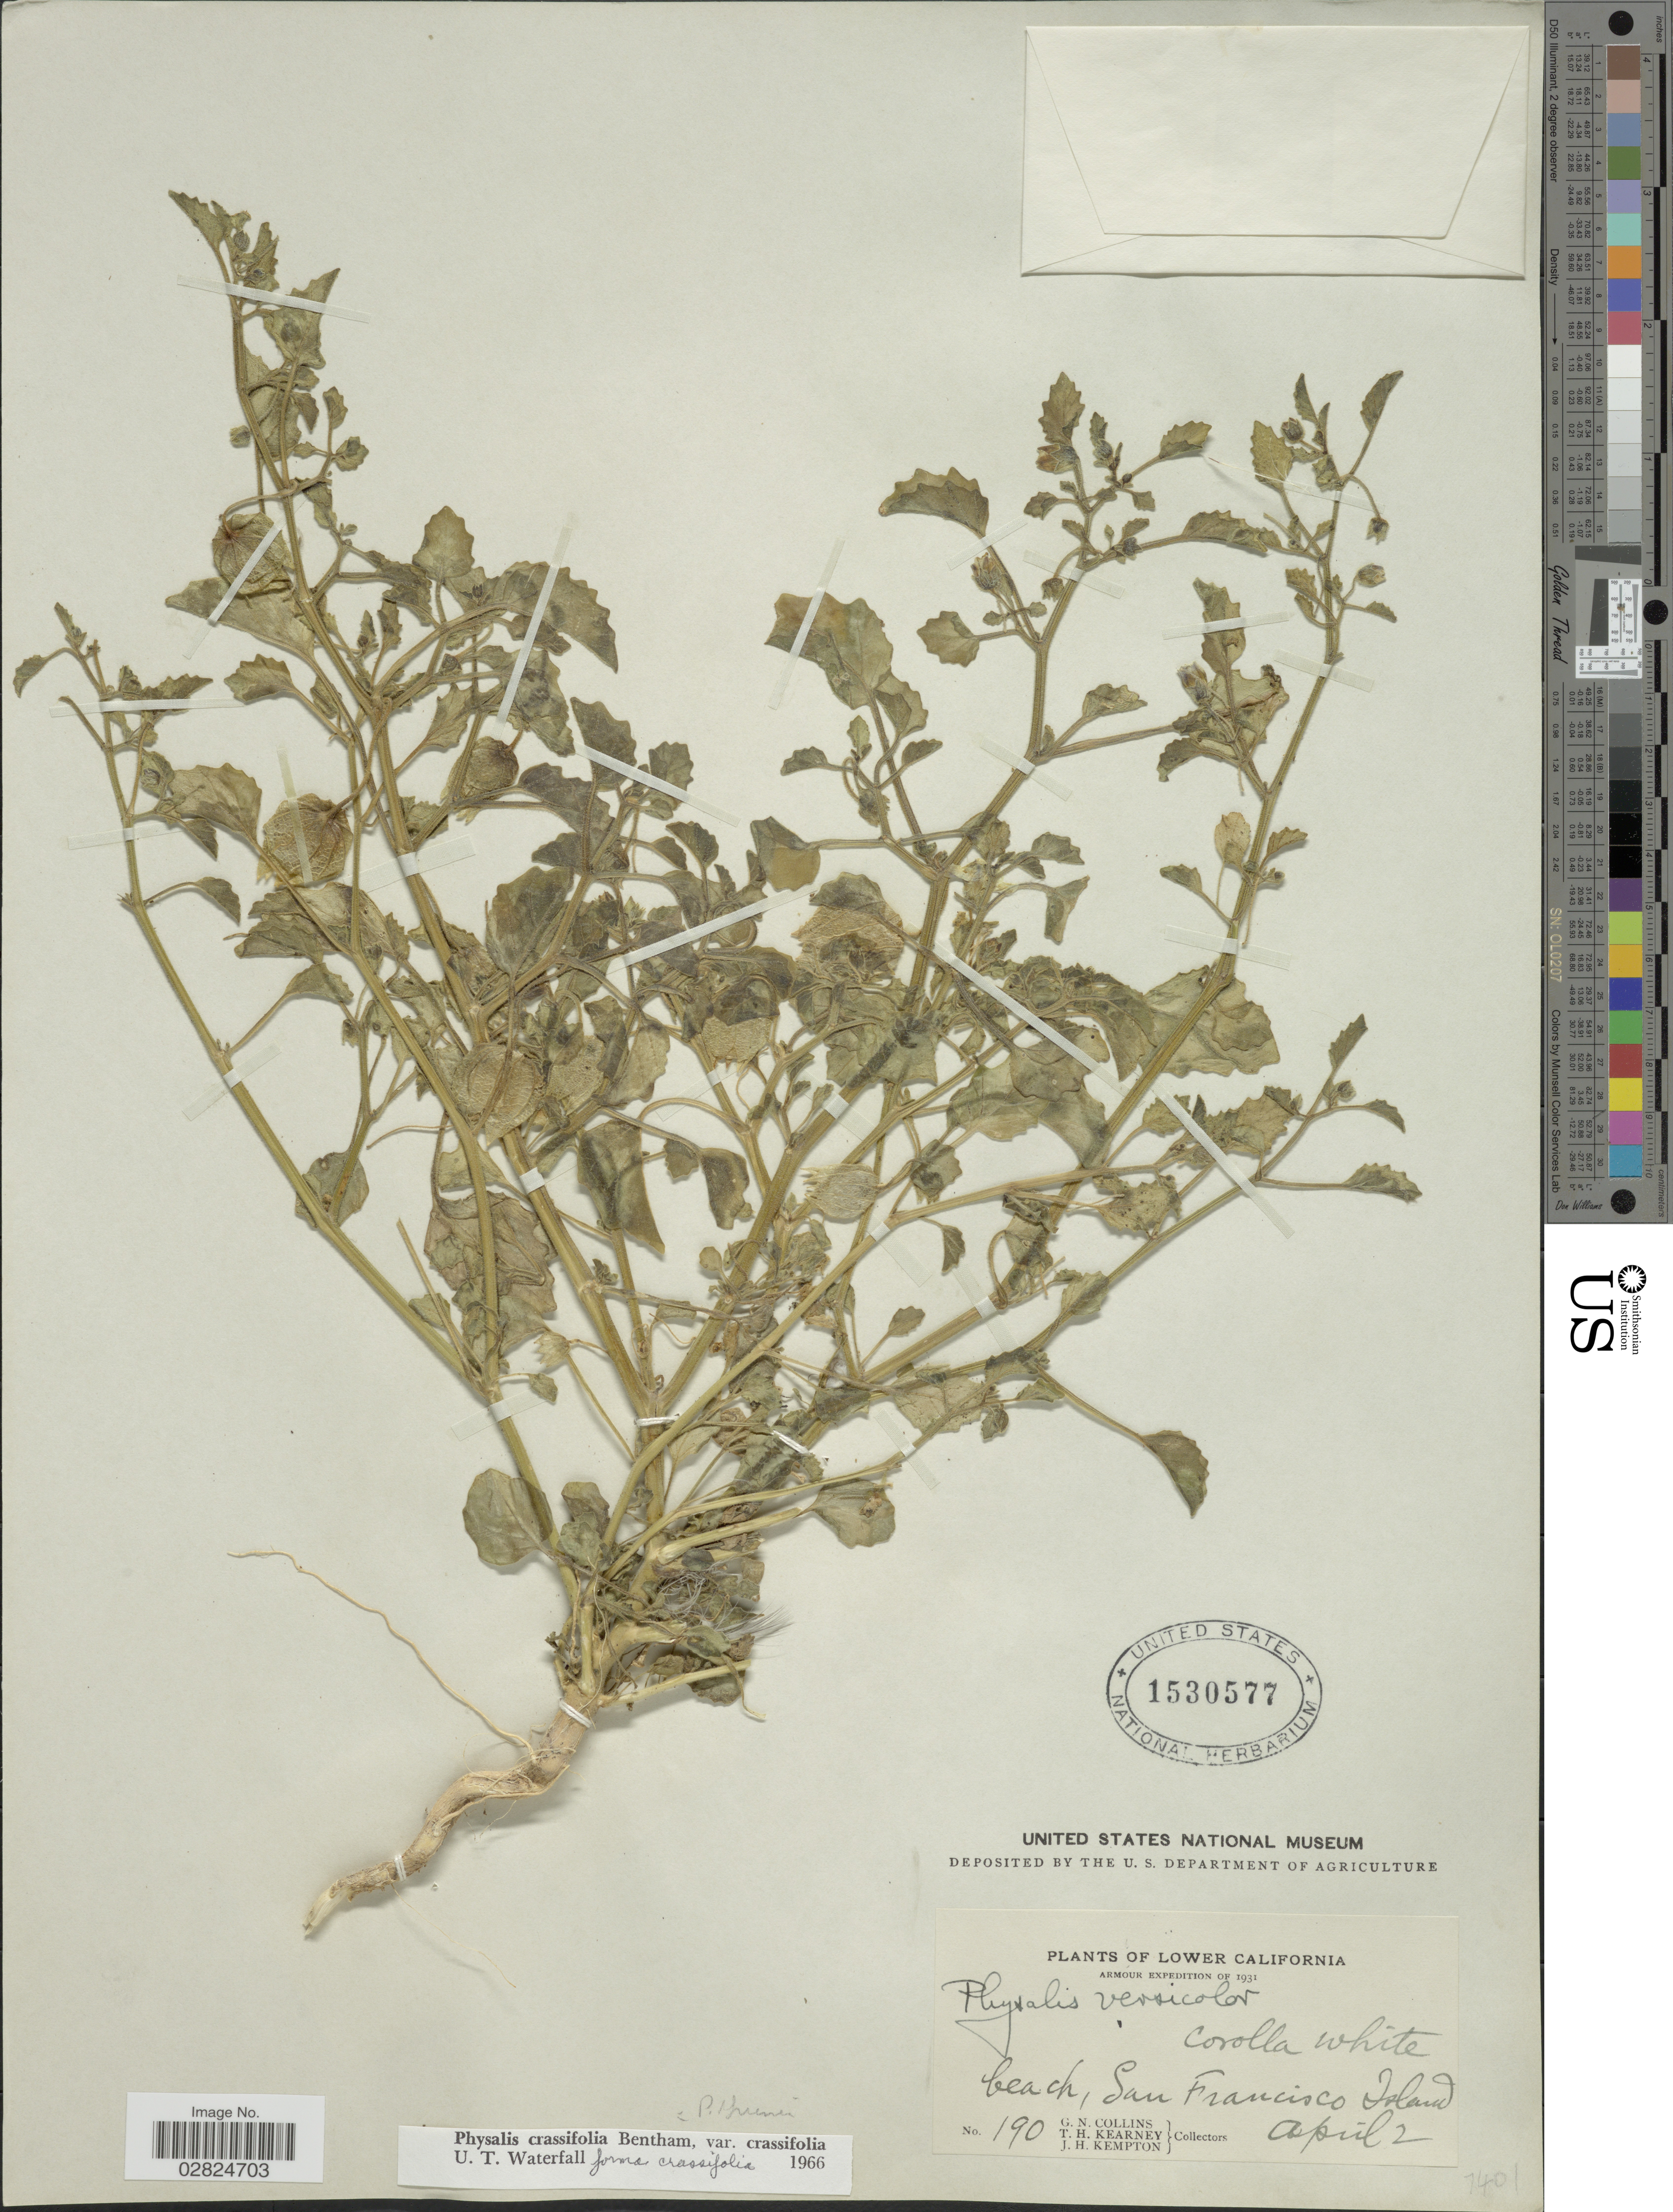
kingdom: Plantae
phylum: Tracheophyta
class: Magnoliopsida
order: Solanales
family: Solanaceae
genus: Physalis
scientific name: Physalis crassifolia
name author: Benth.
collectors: G. Collins, T. H. Kearney & J. H. Kempton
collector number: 190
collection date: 1931-04-02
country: Mexico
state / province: Baja California Sur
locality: Lower California, beach, San Francisco Island.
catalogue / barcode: US 1530577